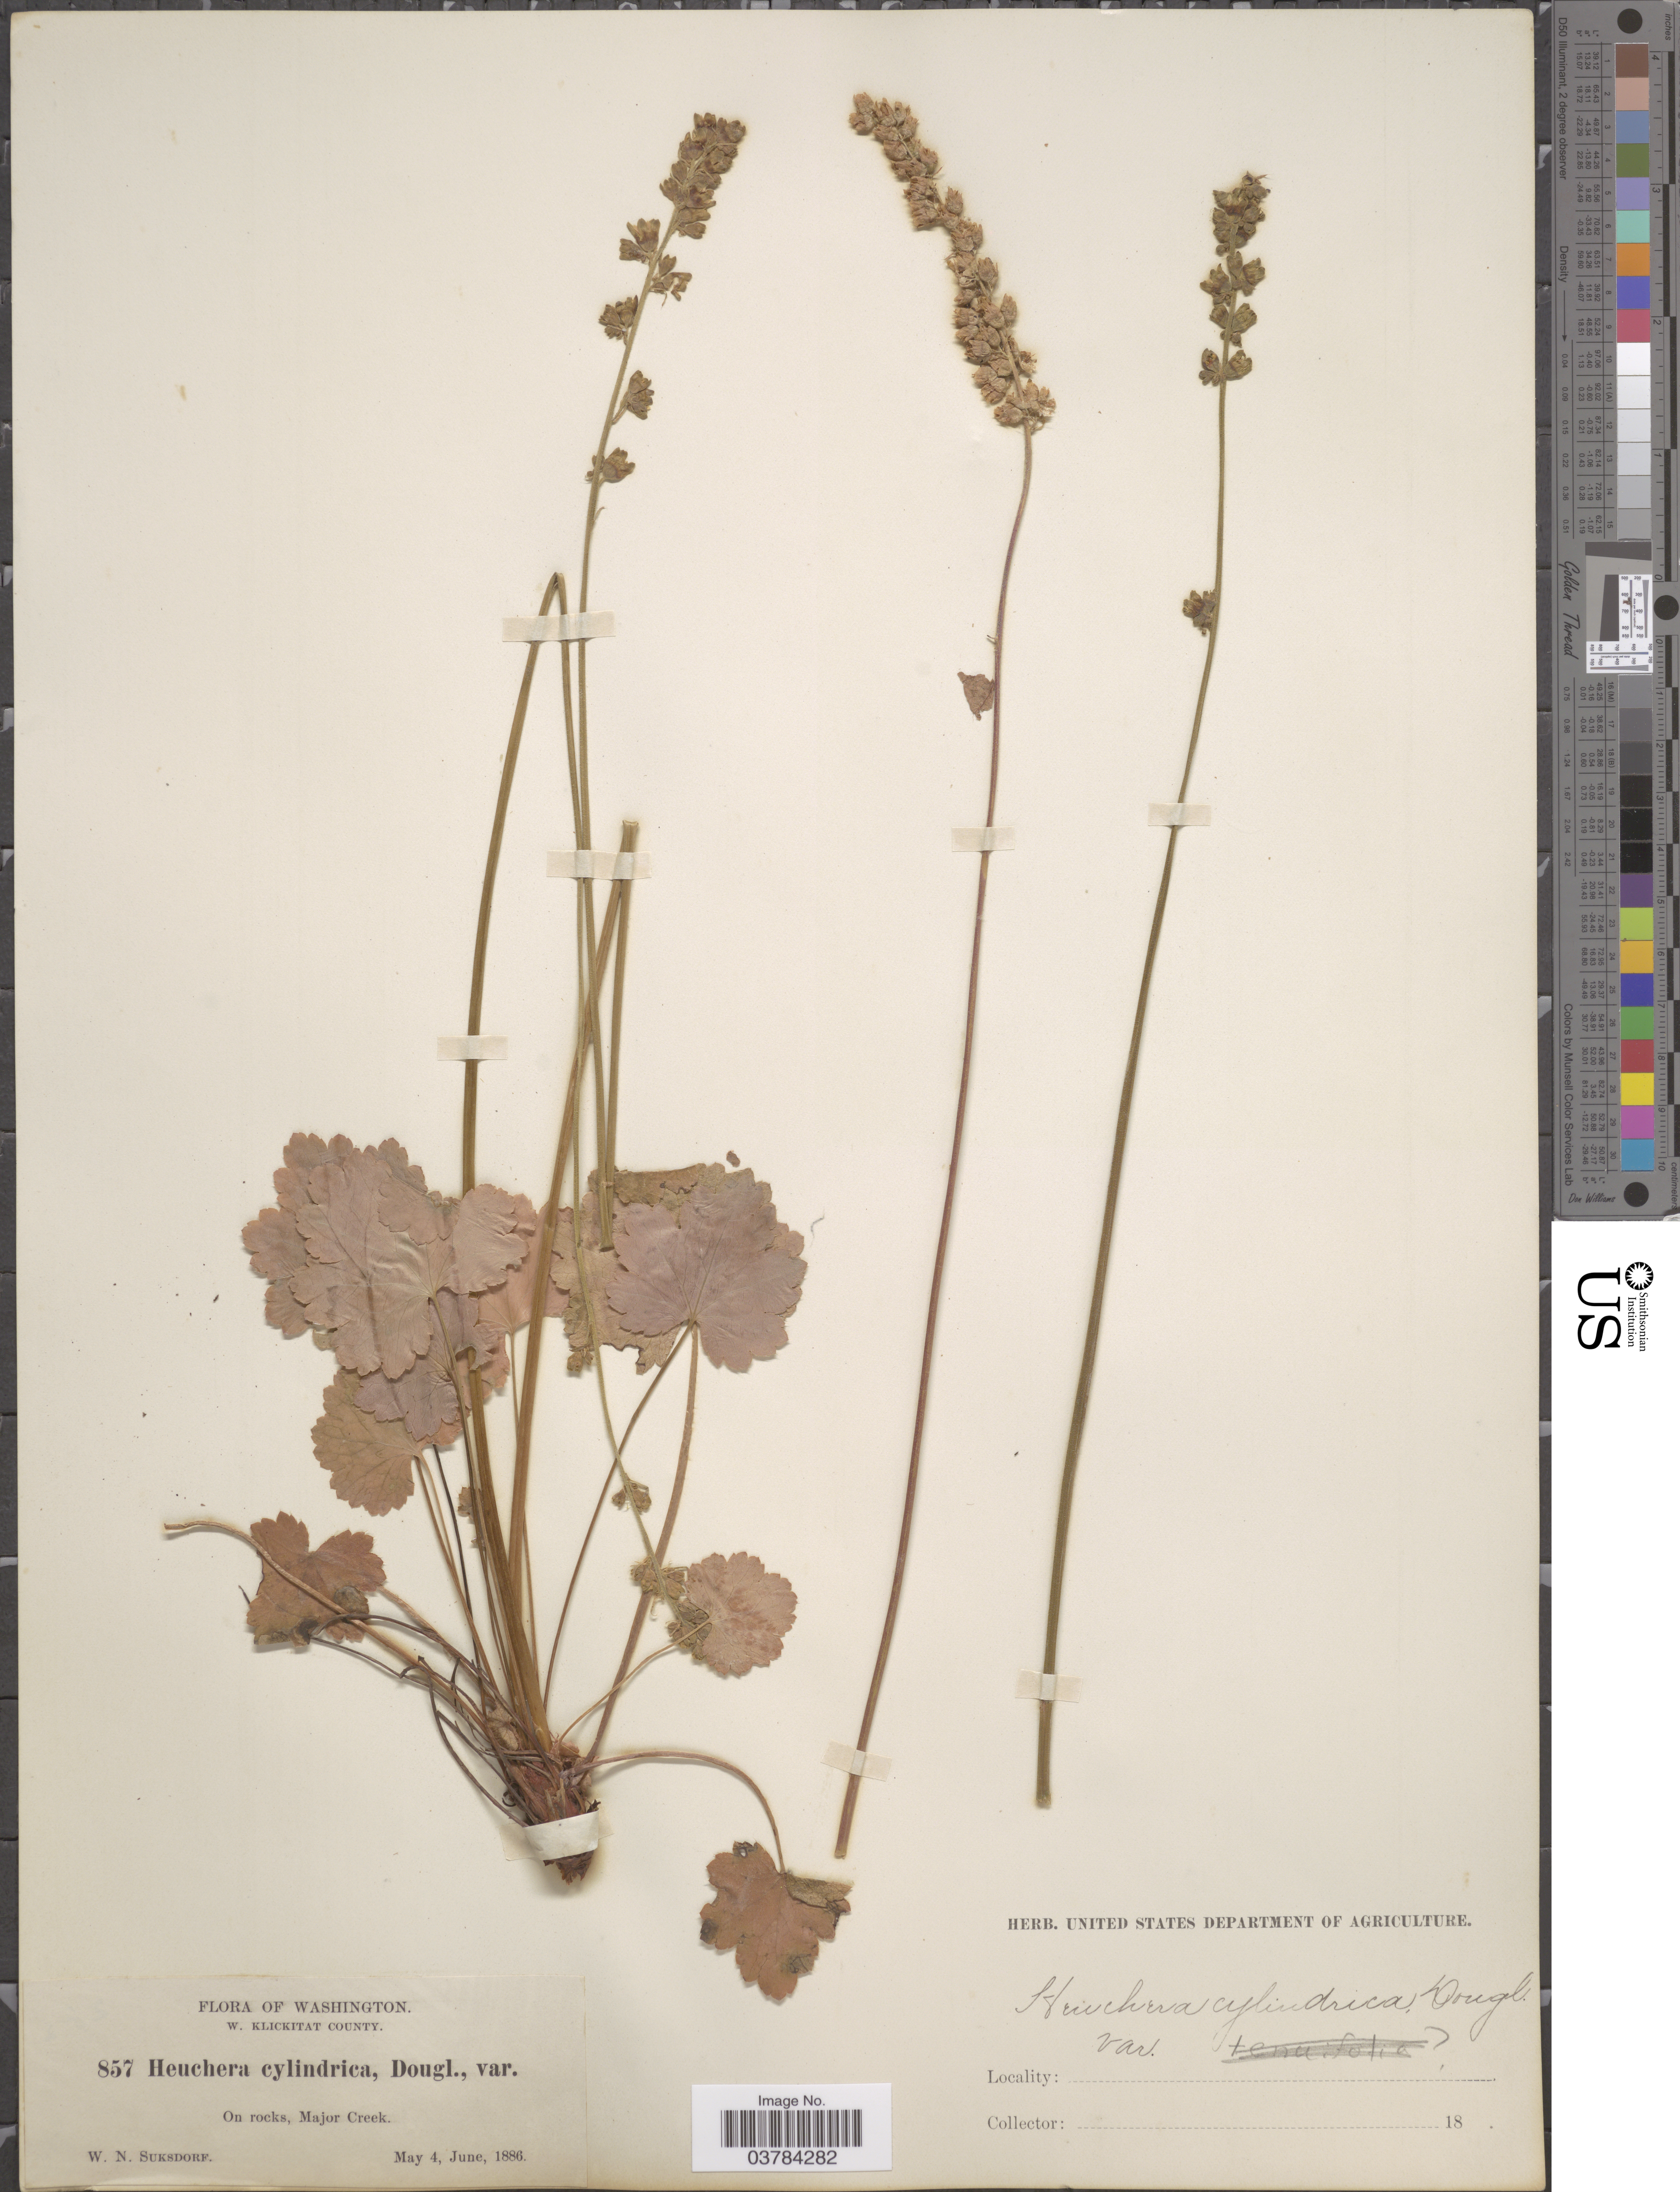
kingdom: Plantae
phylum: Tracheophyta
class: Magnoliopsida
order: Saxifragales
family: Saxifragaceae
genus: Heuchera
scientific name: Heuchera cylindrica var. cylindrica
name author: Douglas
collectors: W. N. Suksdorf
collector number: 857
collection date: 1886-05-04/1886-06-04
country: United States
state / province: Washington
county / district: Klickitat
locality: W. Klickitat County. On rocks, Major Creek.